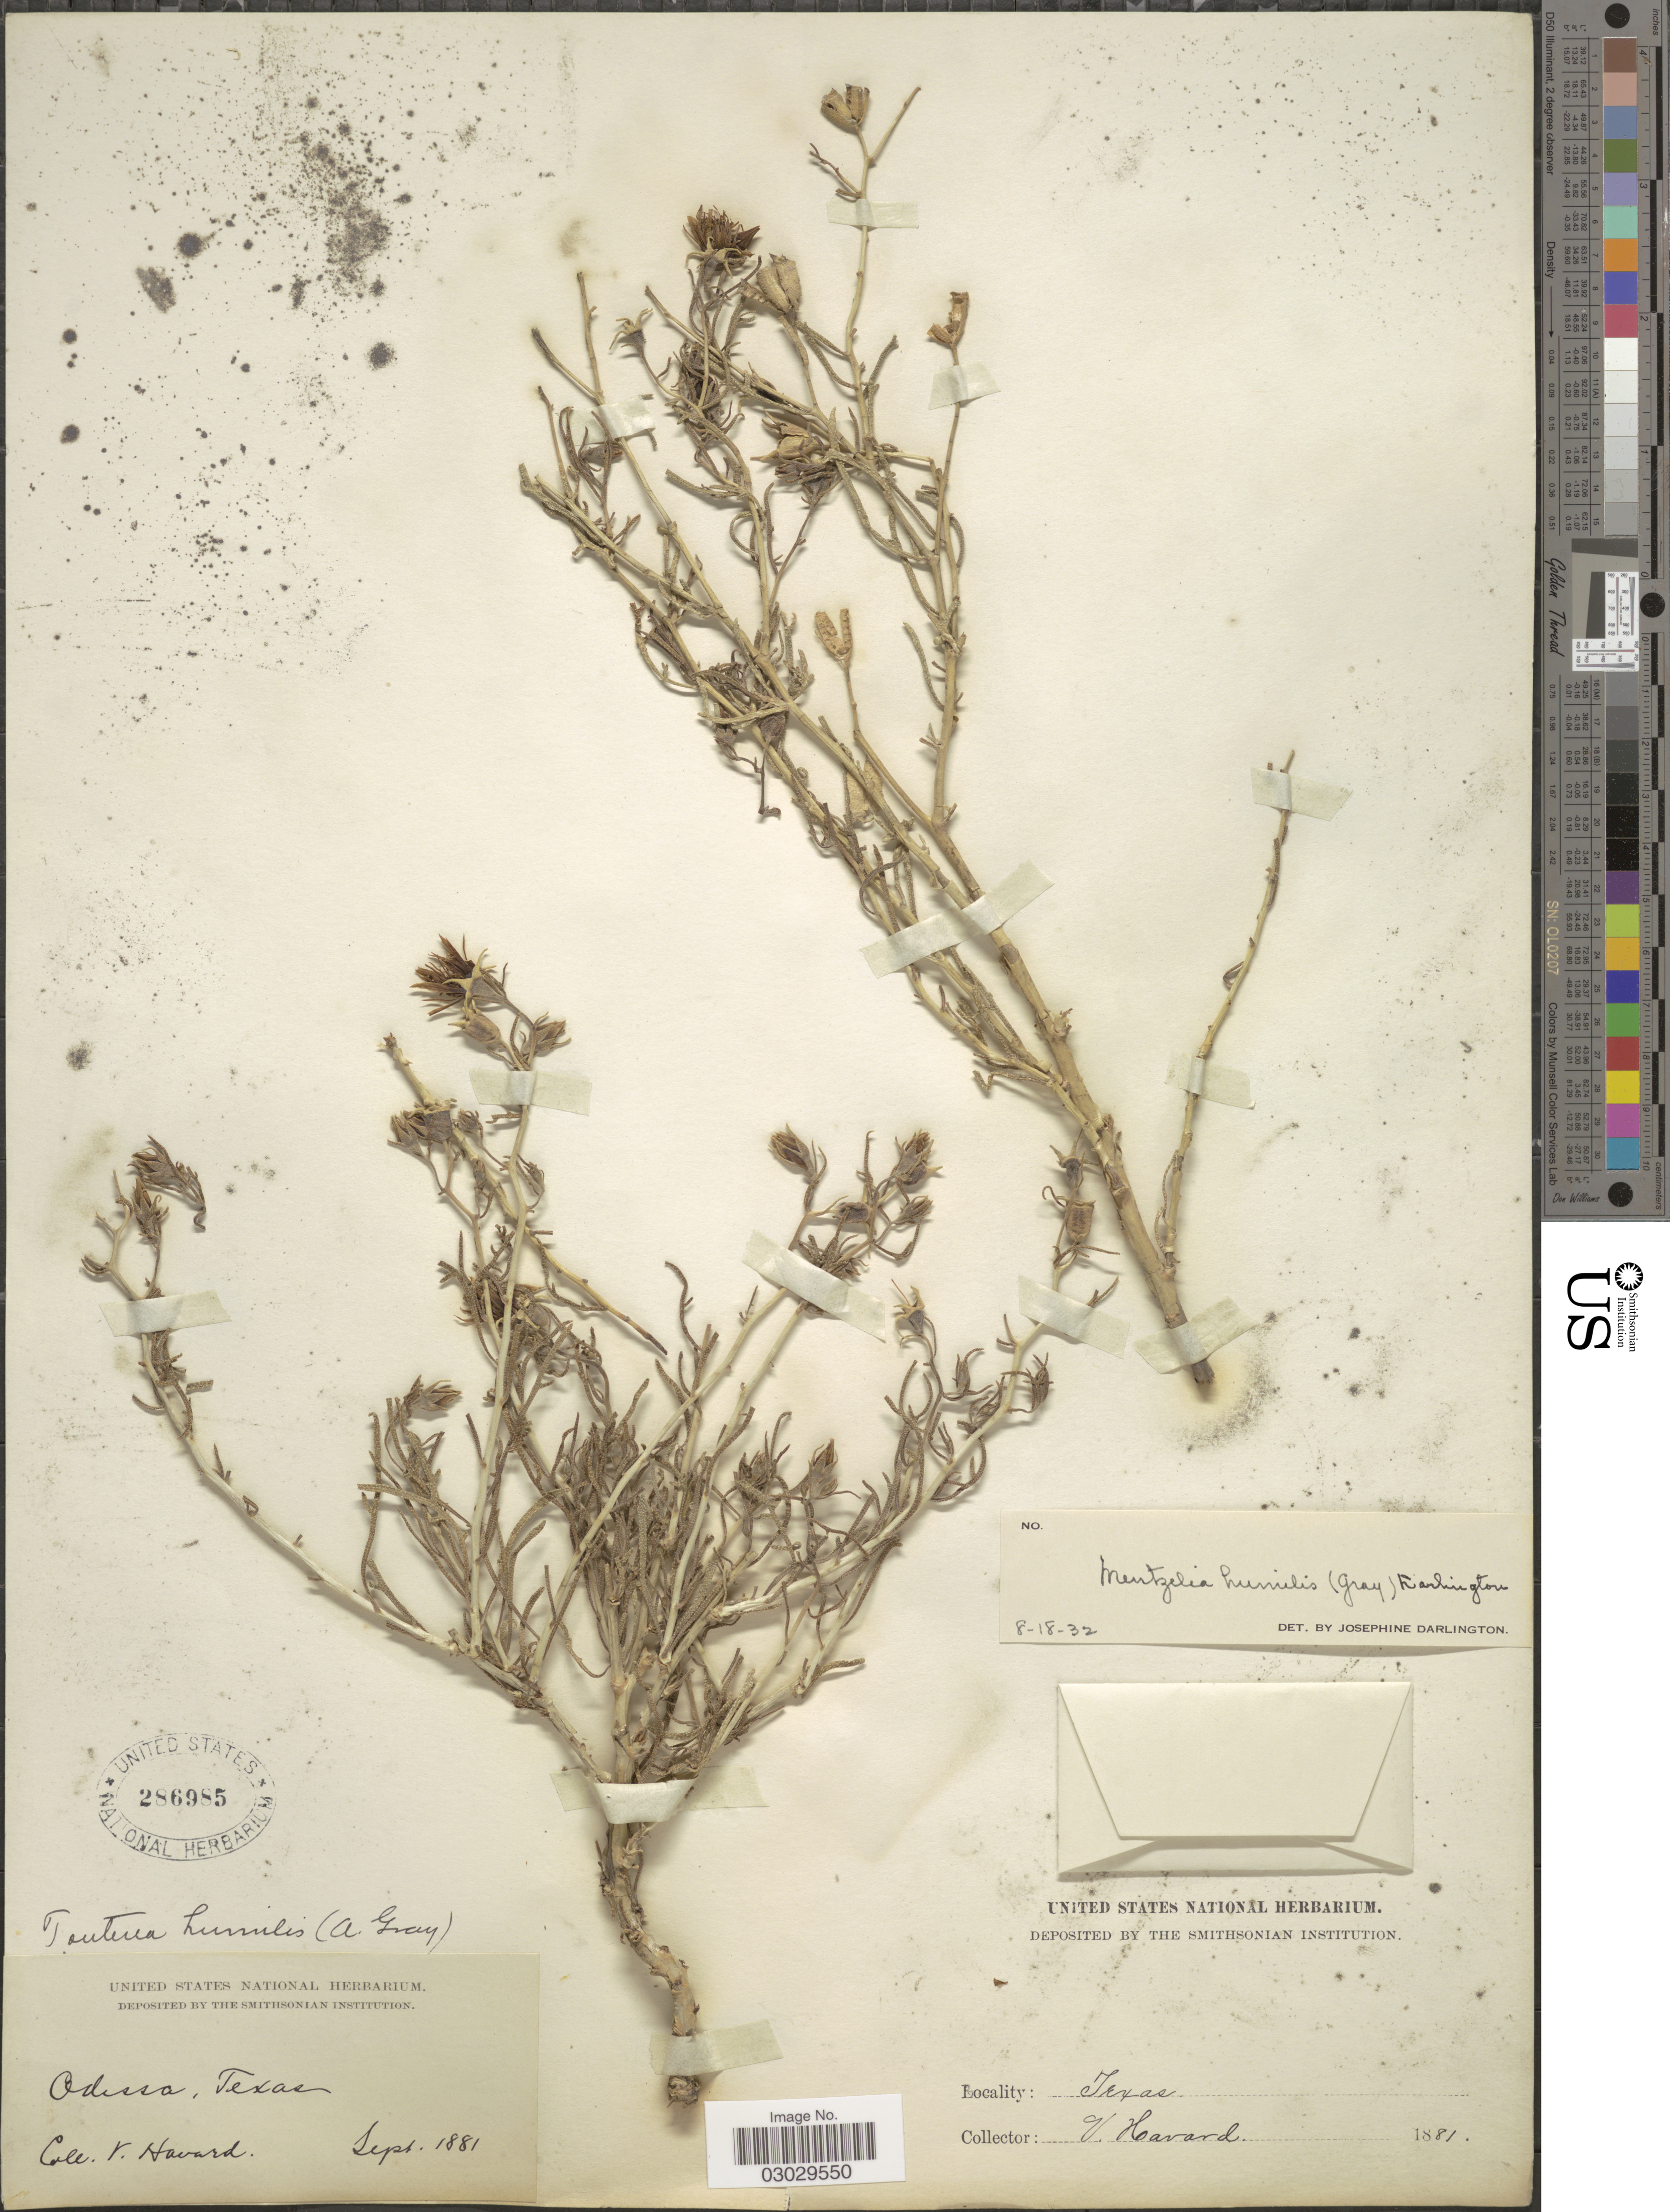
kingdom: Plantae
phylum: Tracheophyta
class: Magnoliopsida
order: Cornales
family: Loasaceae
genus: Mentzelia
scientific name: Mentzelia humilis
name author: (Urb. & Gilg) J. Darl.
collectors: V. Havard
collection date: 1881-09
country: United States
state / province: Texas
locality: Odessa.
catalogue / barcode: US 286985